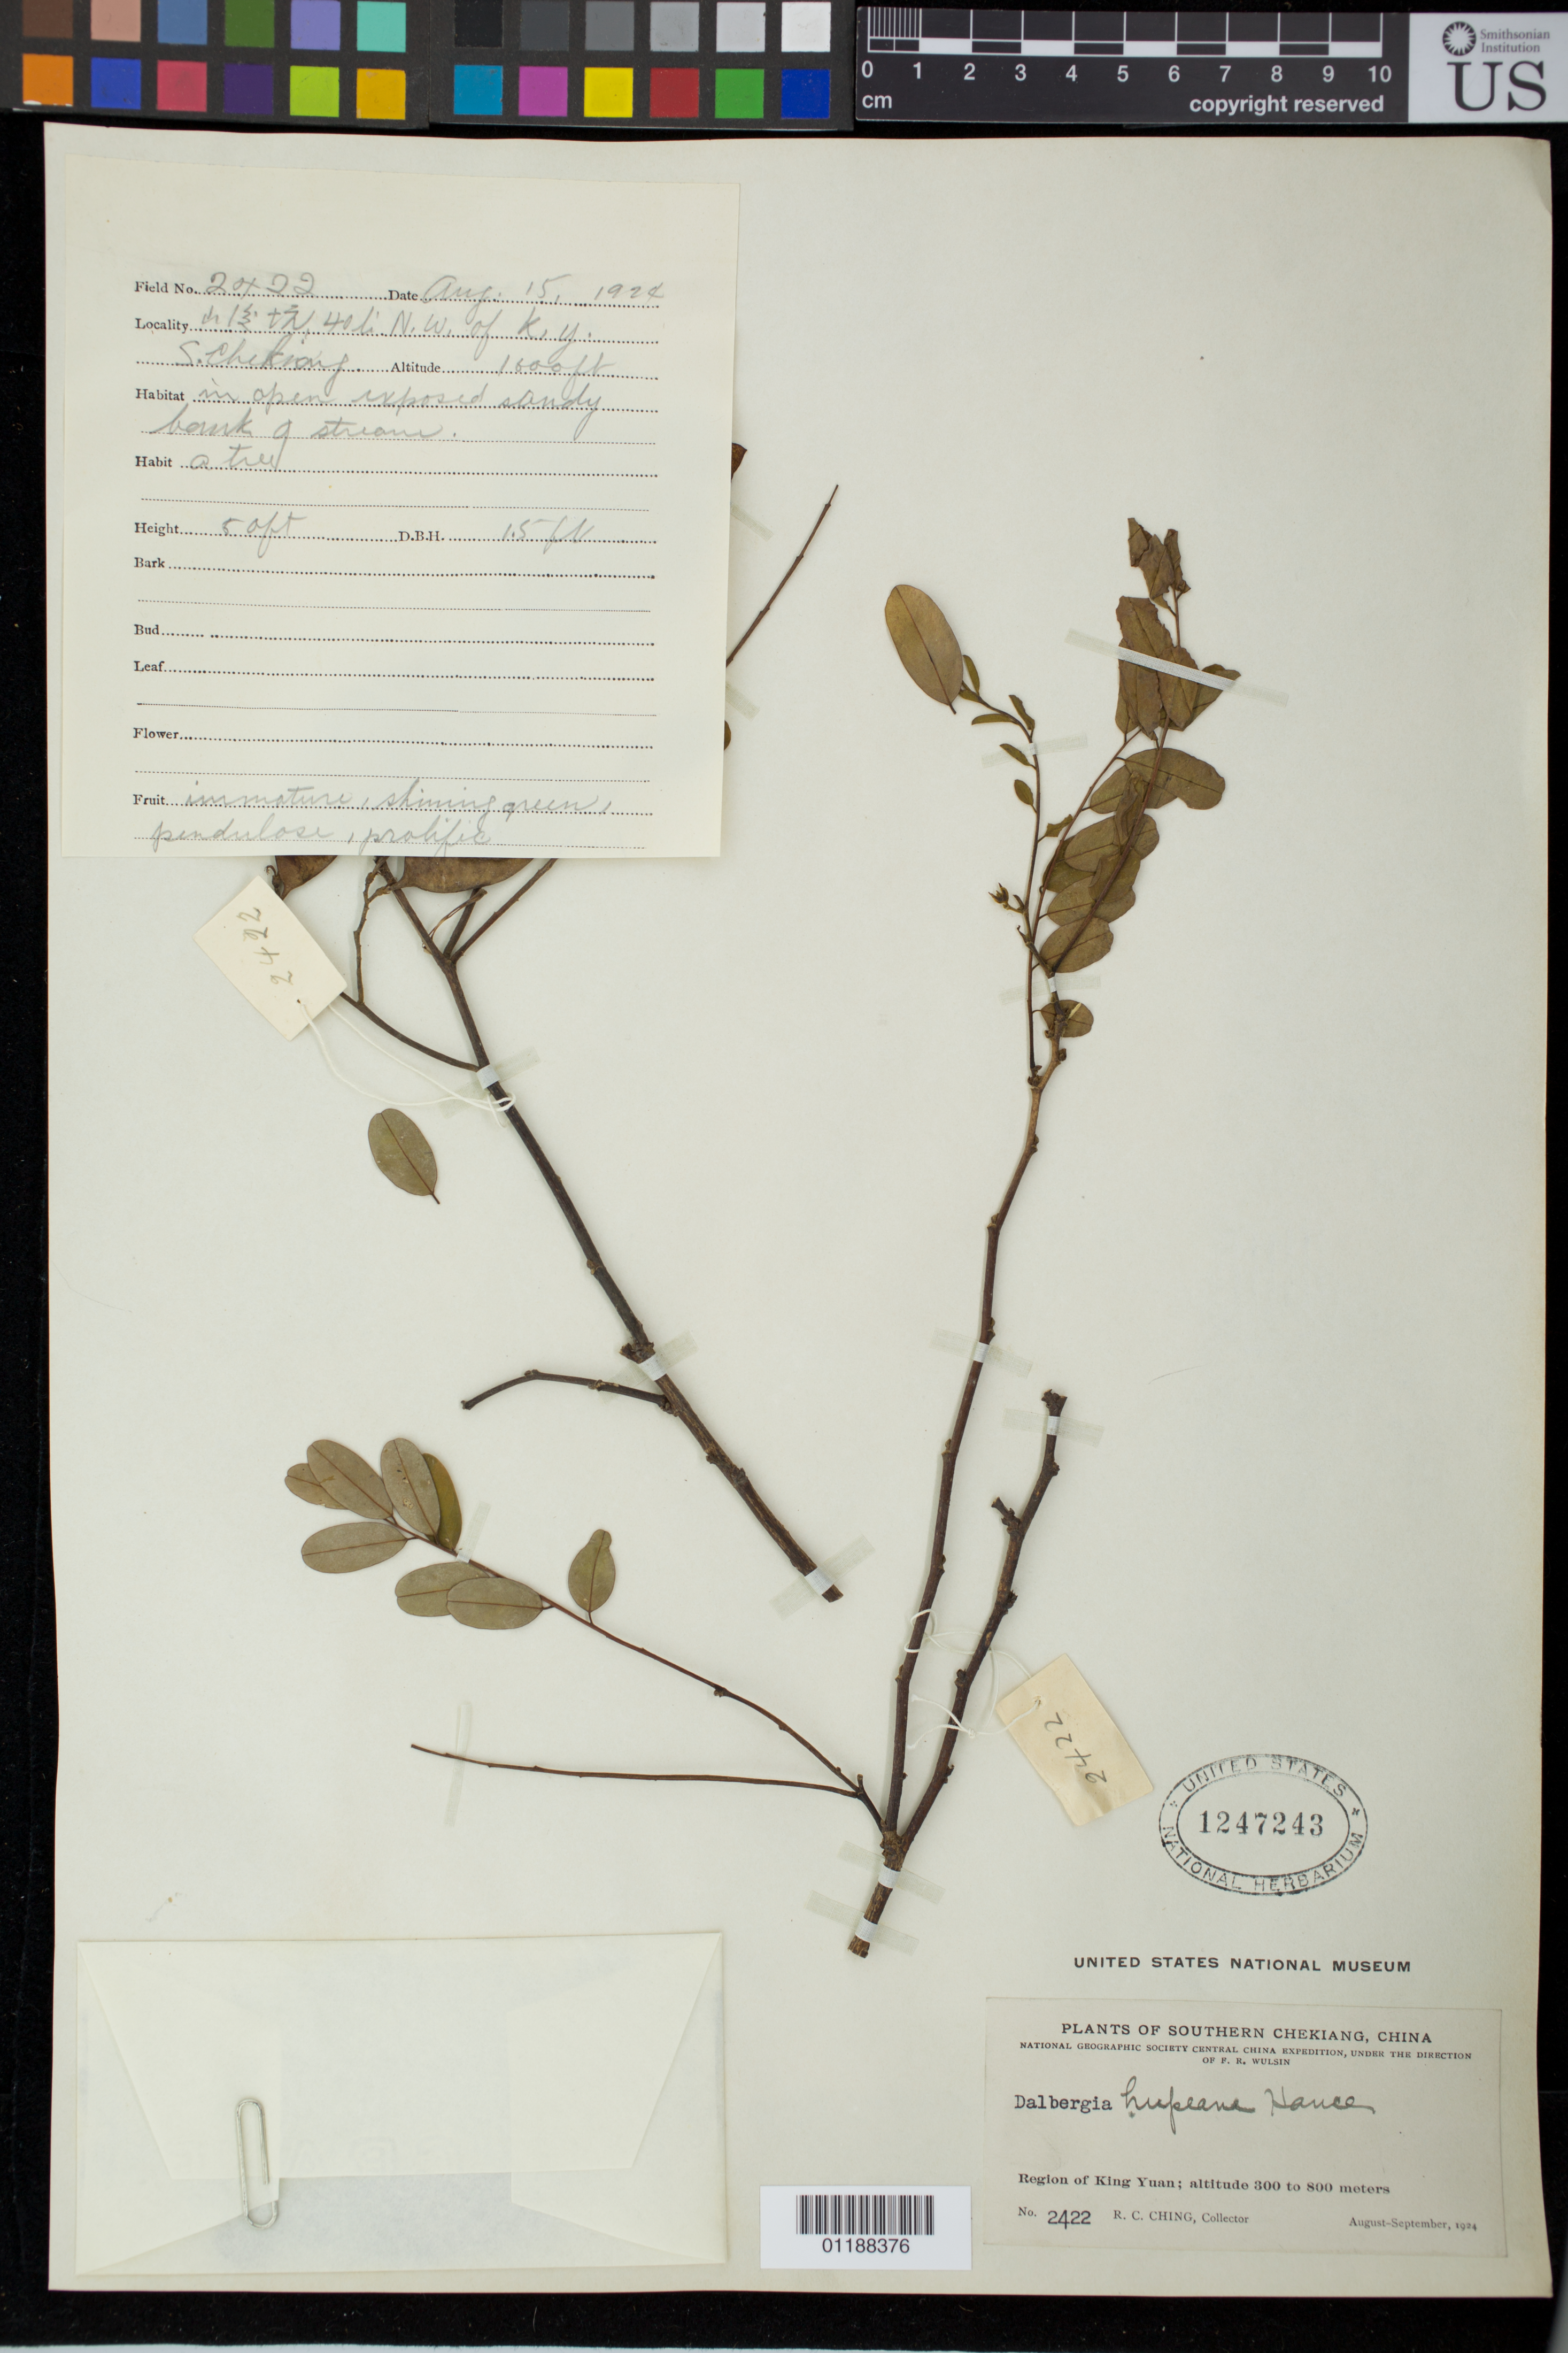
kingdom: Plantae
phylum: Tracheophyta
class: Magnoliopsida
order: Fabales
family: Fabaceae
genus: Dalbergia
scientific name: Dalbergia hupeana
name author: Hance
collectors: R. C. Ching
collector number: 2422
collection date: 1924-08/1924-09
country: China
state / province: Zhejiang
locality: Region of King Yuan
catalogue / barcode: US 1247243